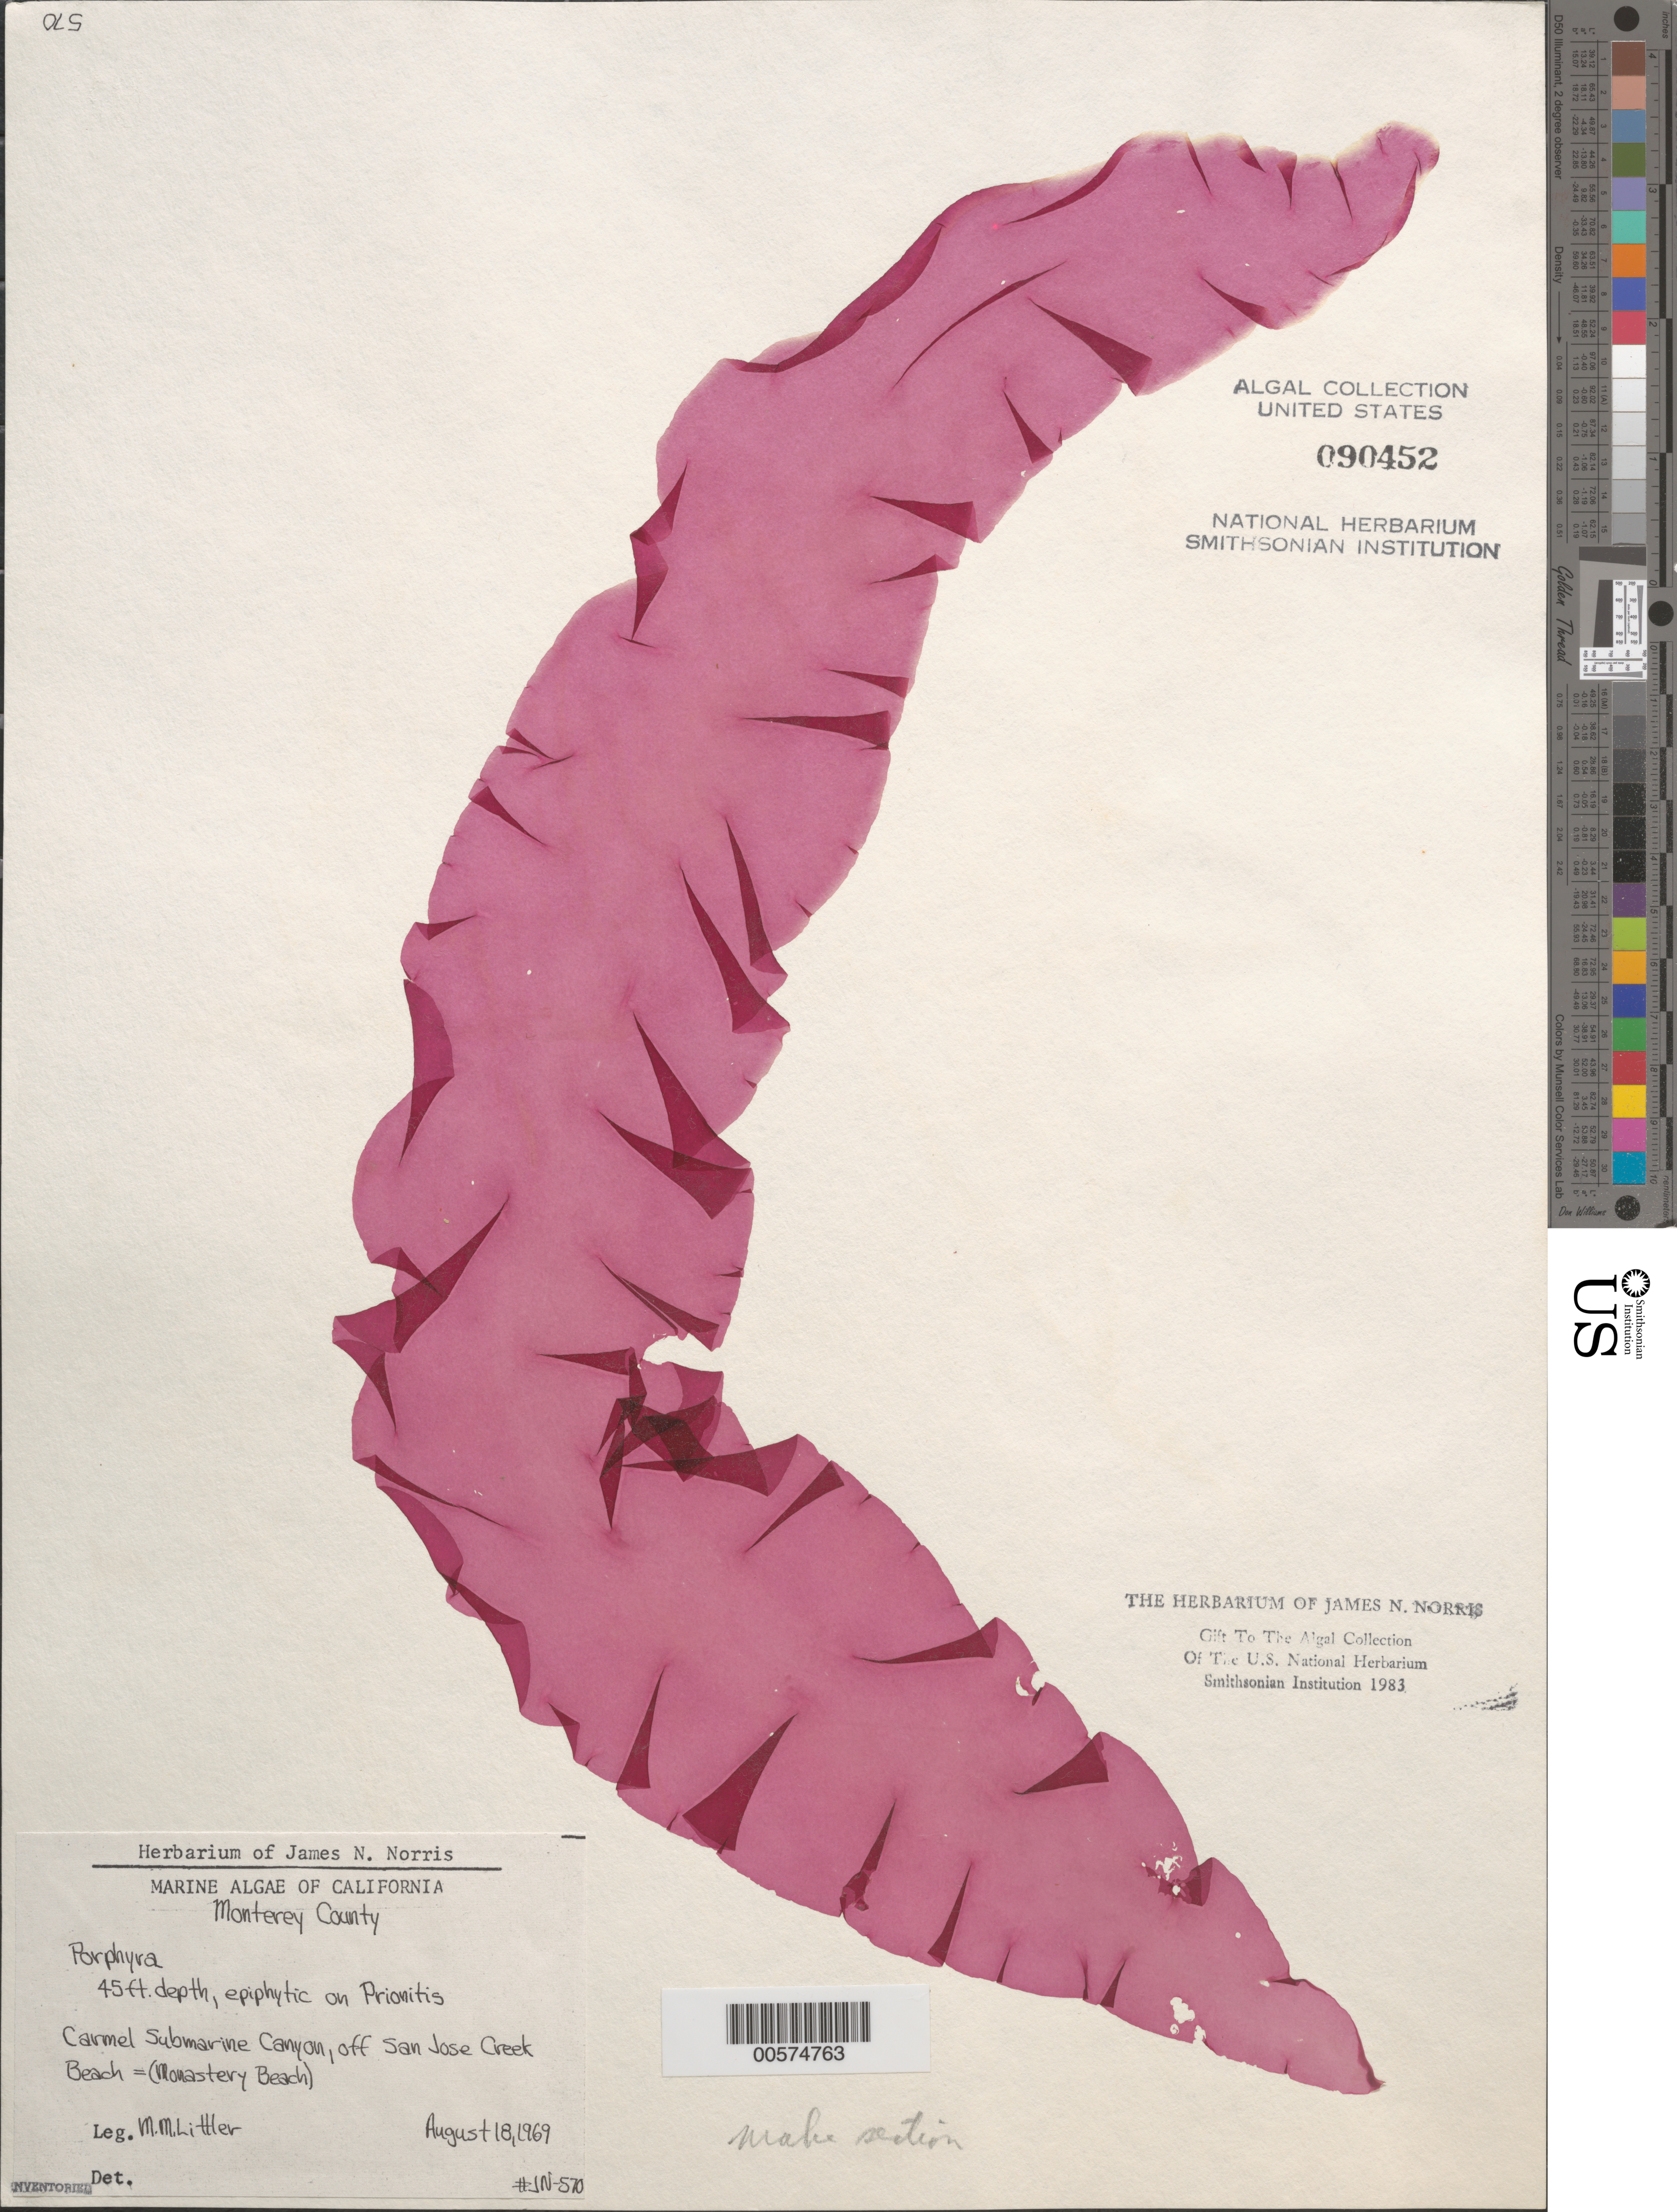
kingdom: Plantae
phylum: Rhodophyta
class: Bangiophyceae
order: Bangiales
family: Bangiaceae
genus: Porphyra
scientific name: Porphyra sp.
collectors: M. M. Littler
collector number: Jn-570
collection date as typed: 18 Aug 1969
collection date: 1969-08-18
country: United States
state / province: California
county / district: Monterey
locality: Carmel Submarine Canyon, off San Jose Creek Beach (Monastery Beach)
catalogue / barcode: US 90452